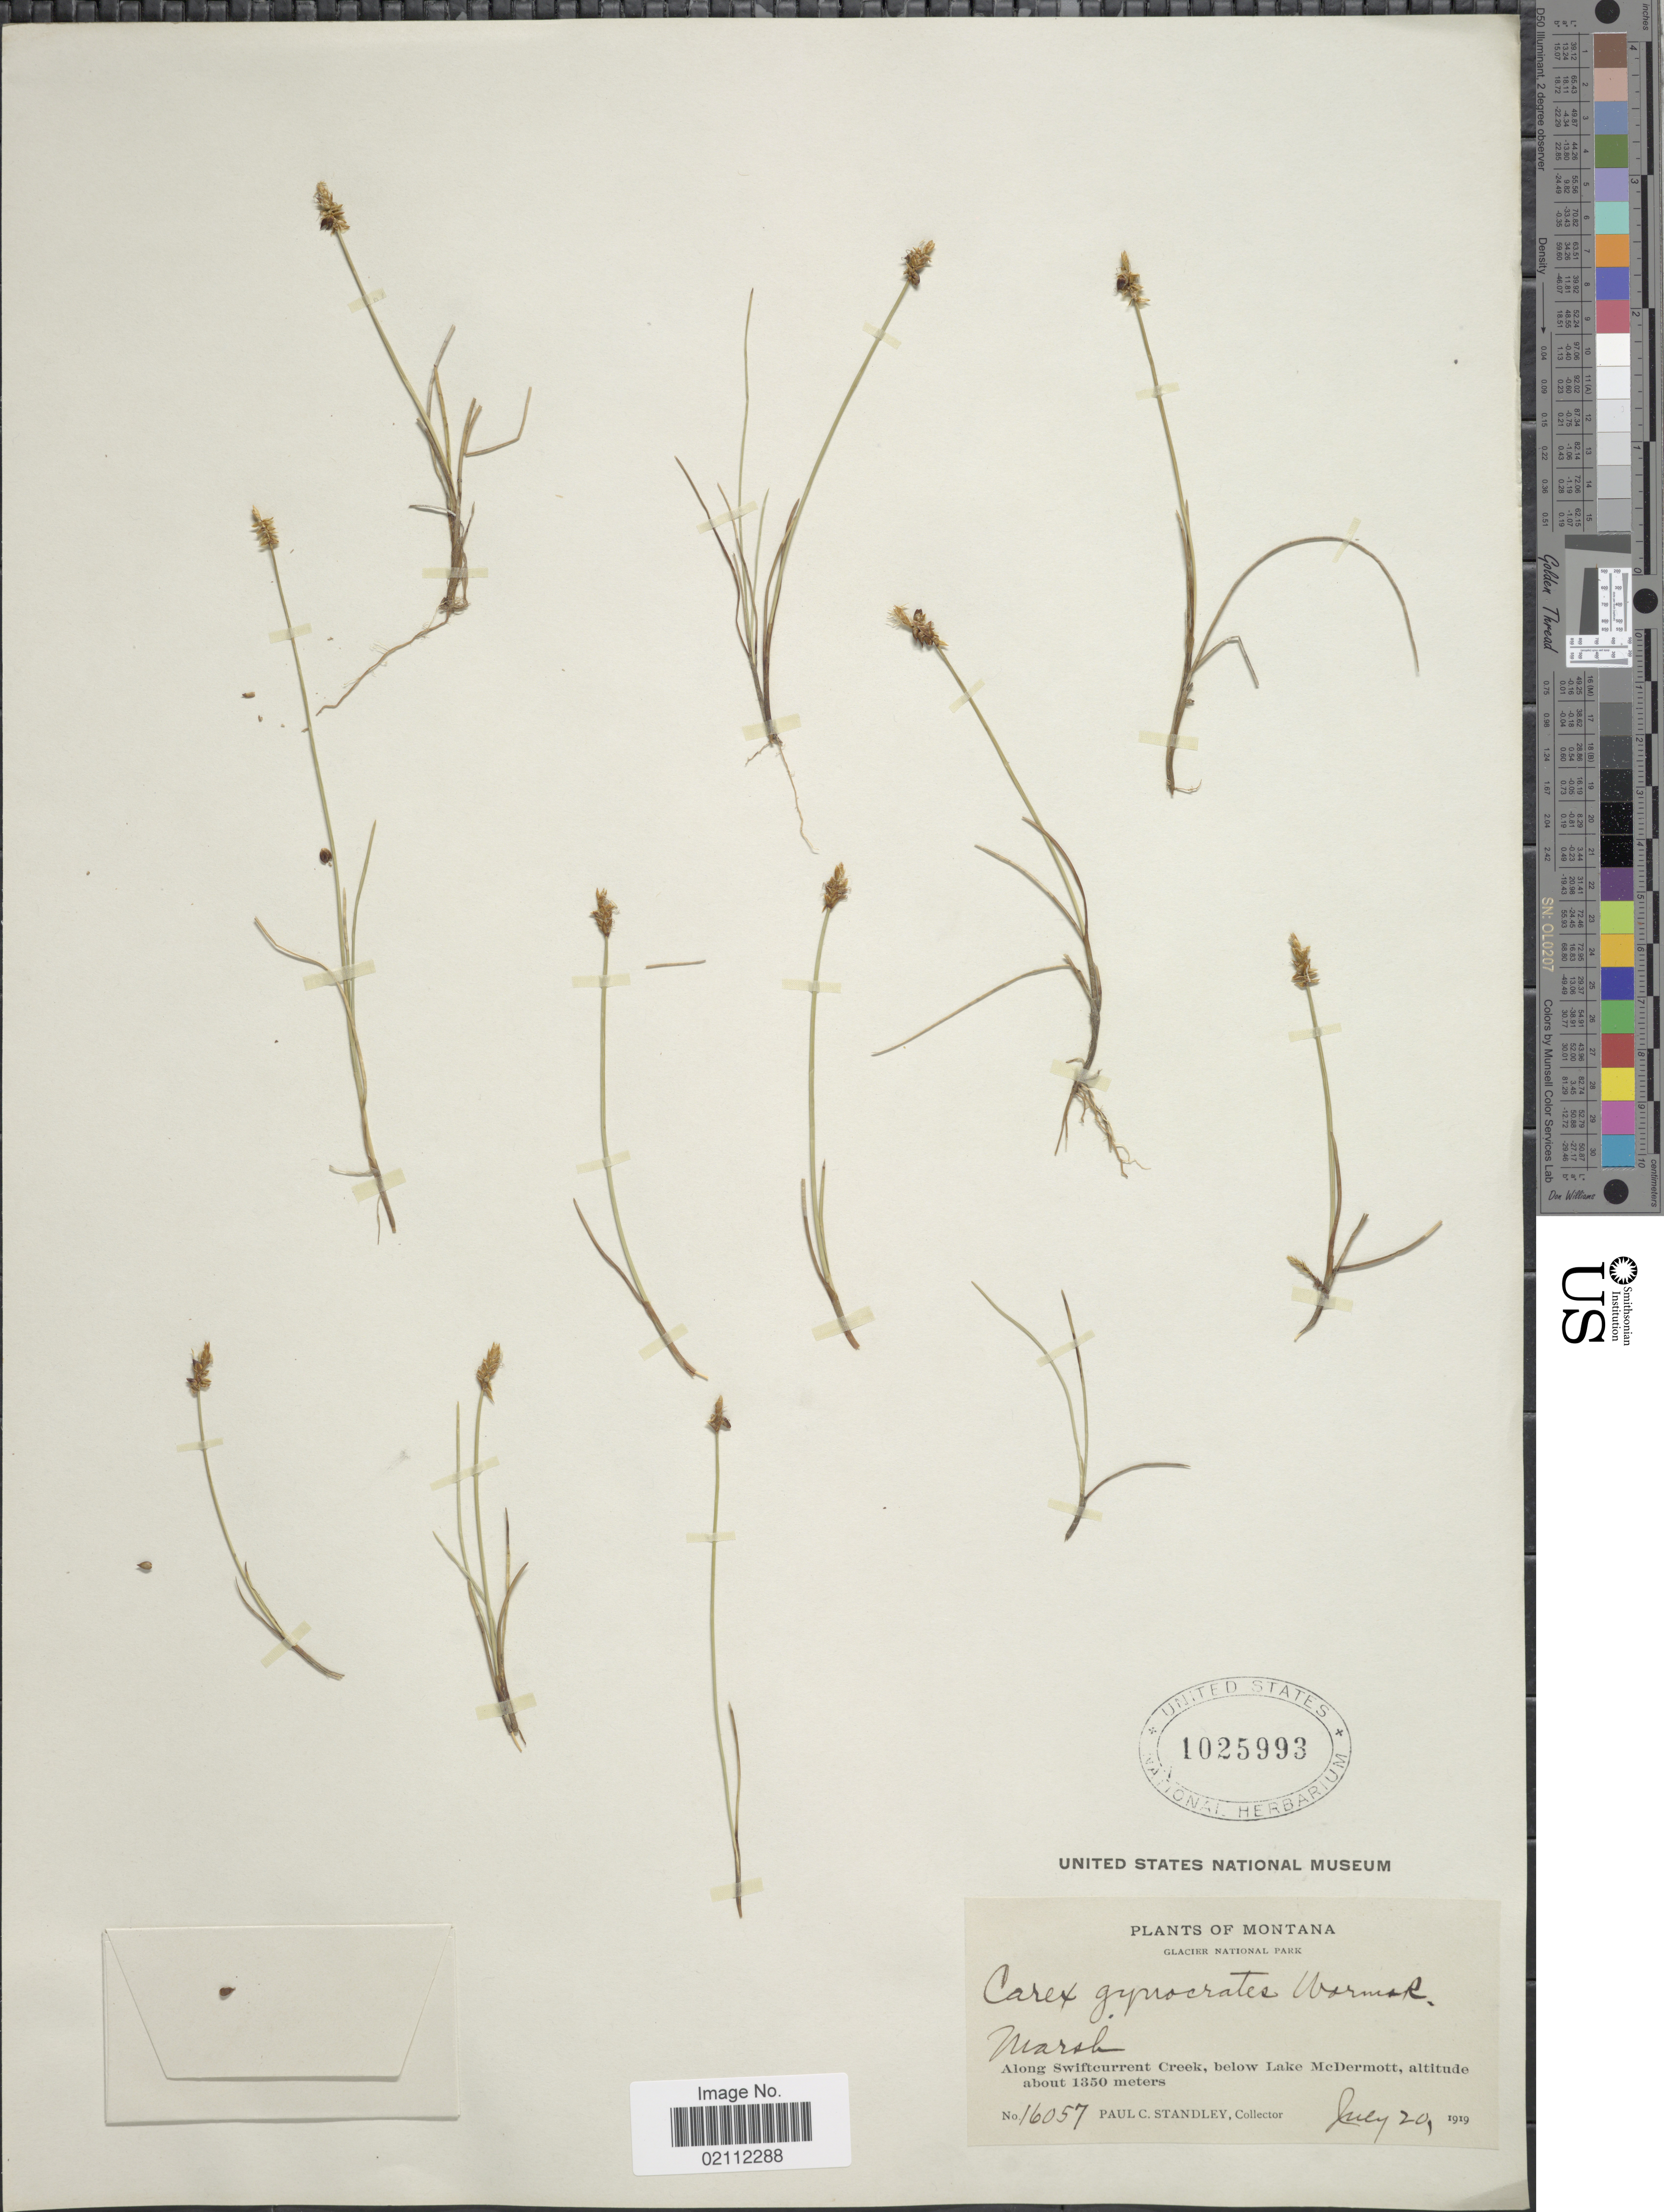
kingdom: Plantae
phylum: Tracheophyta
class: Liliopsida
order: Poales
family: Cyperaceae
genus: Carex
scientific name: Carex nardina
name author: (Hornem.) Fr.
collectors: P. C. Standley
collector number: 16057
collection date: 1919-07-20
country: United States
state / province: Montana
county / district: Glacier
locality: Glacier National Park. Along Swiftcurrent Creek, below Lake McDermott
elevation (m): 1350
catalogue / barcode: US 1025993